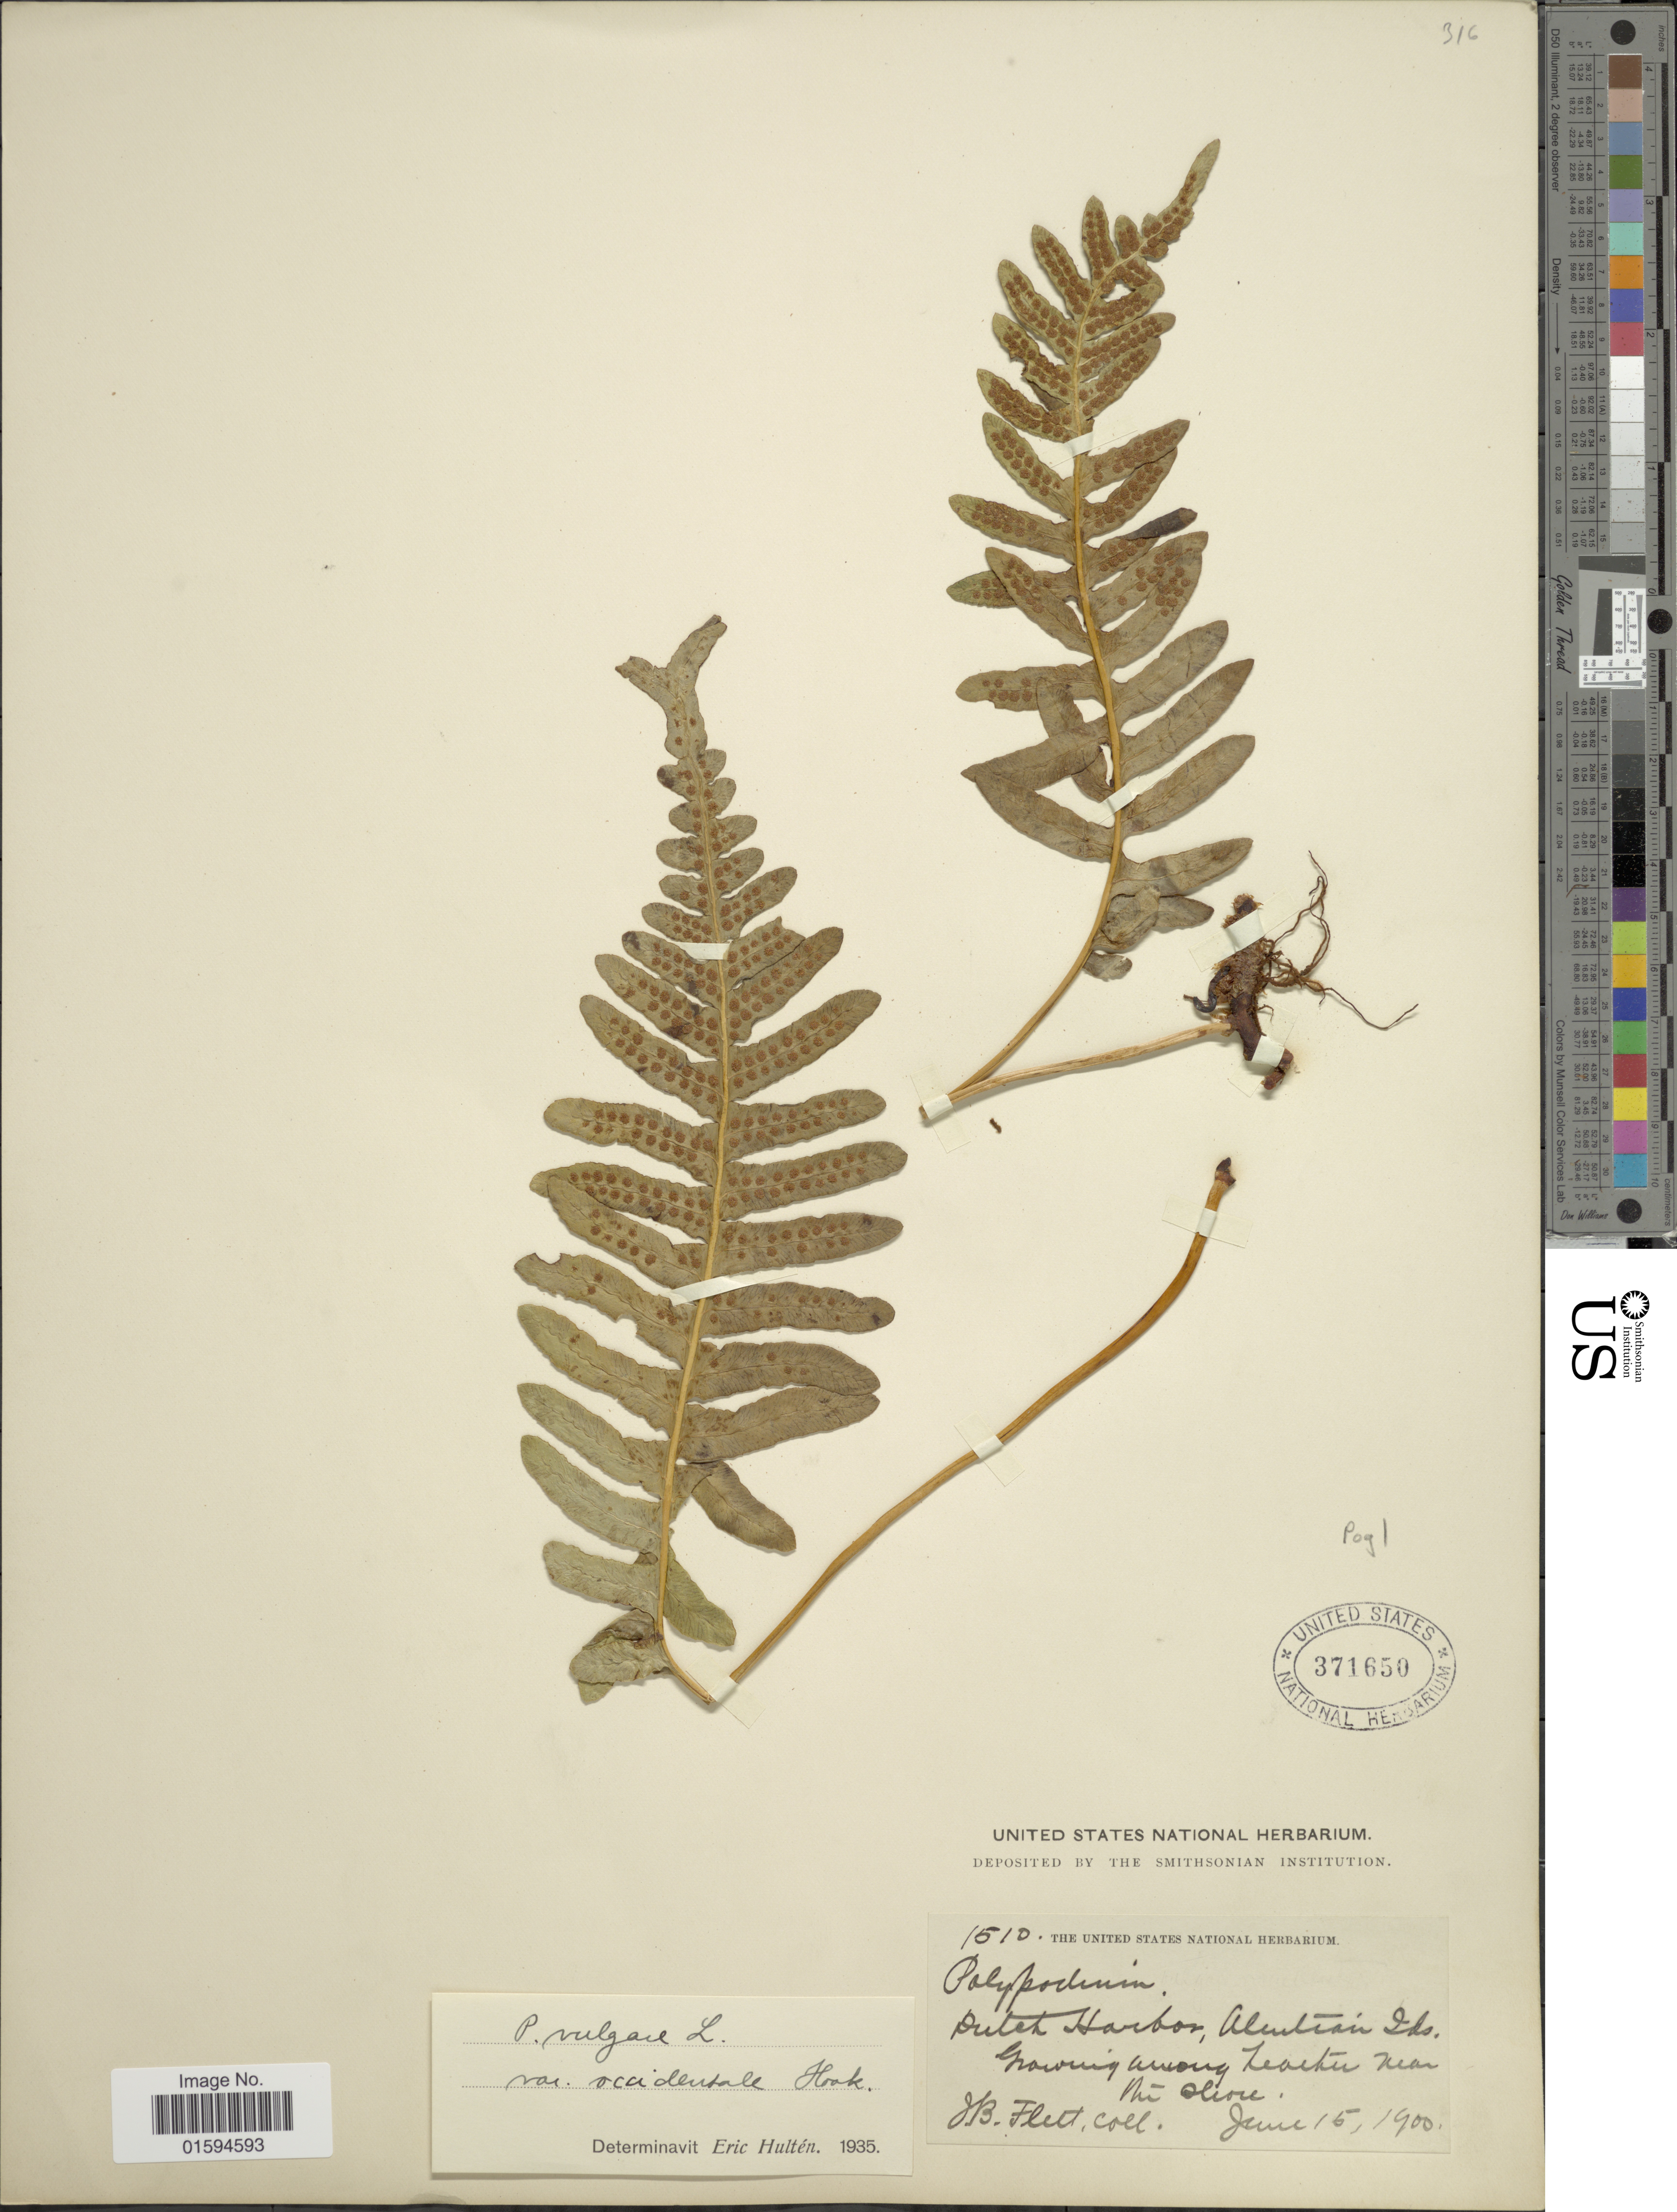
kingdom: Plantae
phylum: Tracheophyta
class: Polypodiopsida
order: Polypodiales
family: Polypodiaceae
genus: Polypodium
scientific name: Polypodium glycyrrhiza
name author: D.C. Eaton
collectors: J. Flett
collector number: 1510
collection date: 1900-06-15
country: United States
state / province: Alaska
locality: Dutch Harbor, Aleutian Ids., among heather near the shore.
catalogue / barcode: US 371650